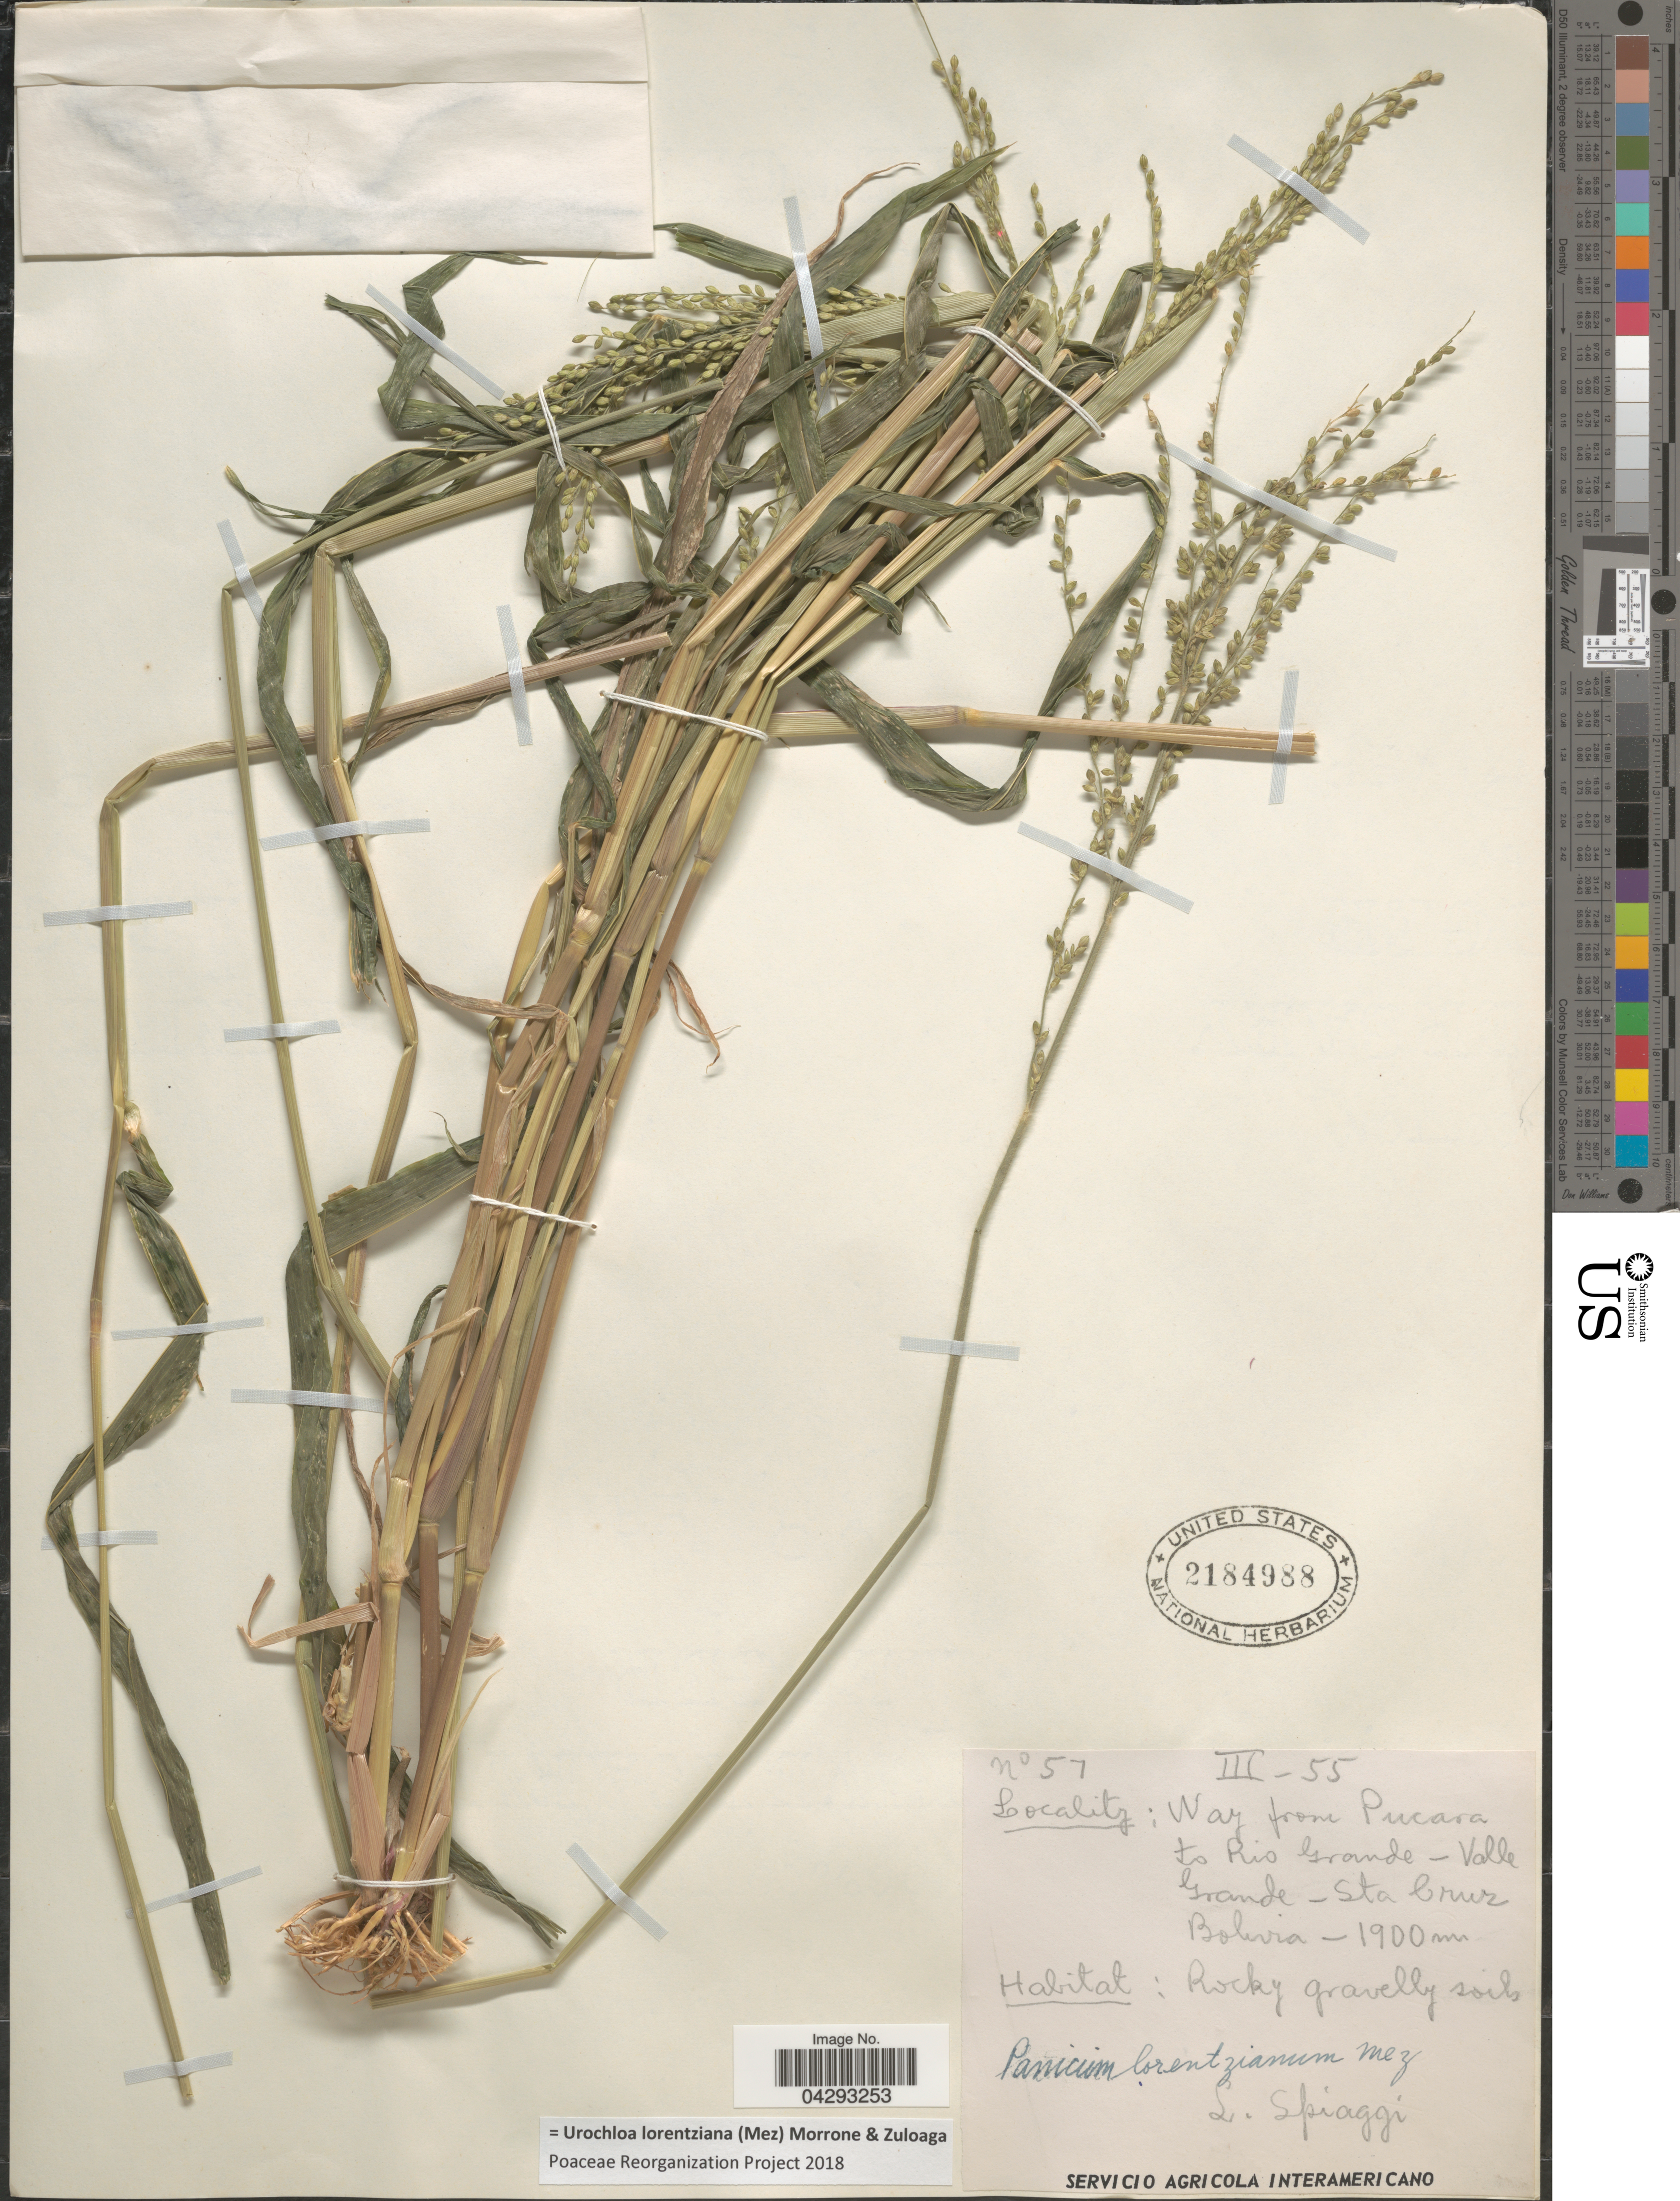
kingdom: Plantae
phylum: Tracheophyta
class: Liliopsida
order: Poales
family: Poaceae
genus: Urochloa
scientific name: Urochloa lorentziana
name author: (Mez) Morrone & Zuloaga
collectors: L. Spiaggi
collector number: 57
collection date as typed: Transcribed d/m/y: /3/55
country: Bolivia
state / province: Santa Cruz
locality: Way from Pucara to Rio Grande - Valle Grande - Sta Cruz.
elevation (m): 1900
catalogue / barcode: US 2184988